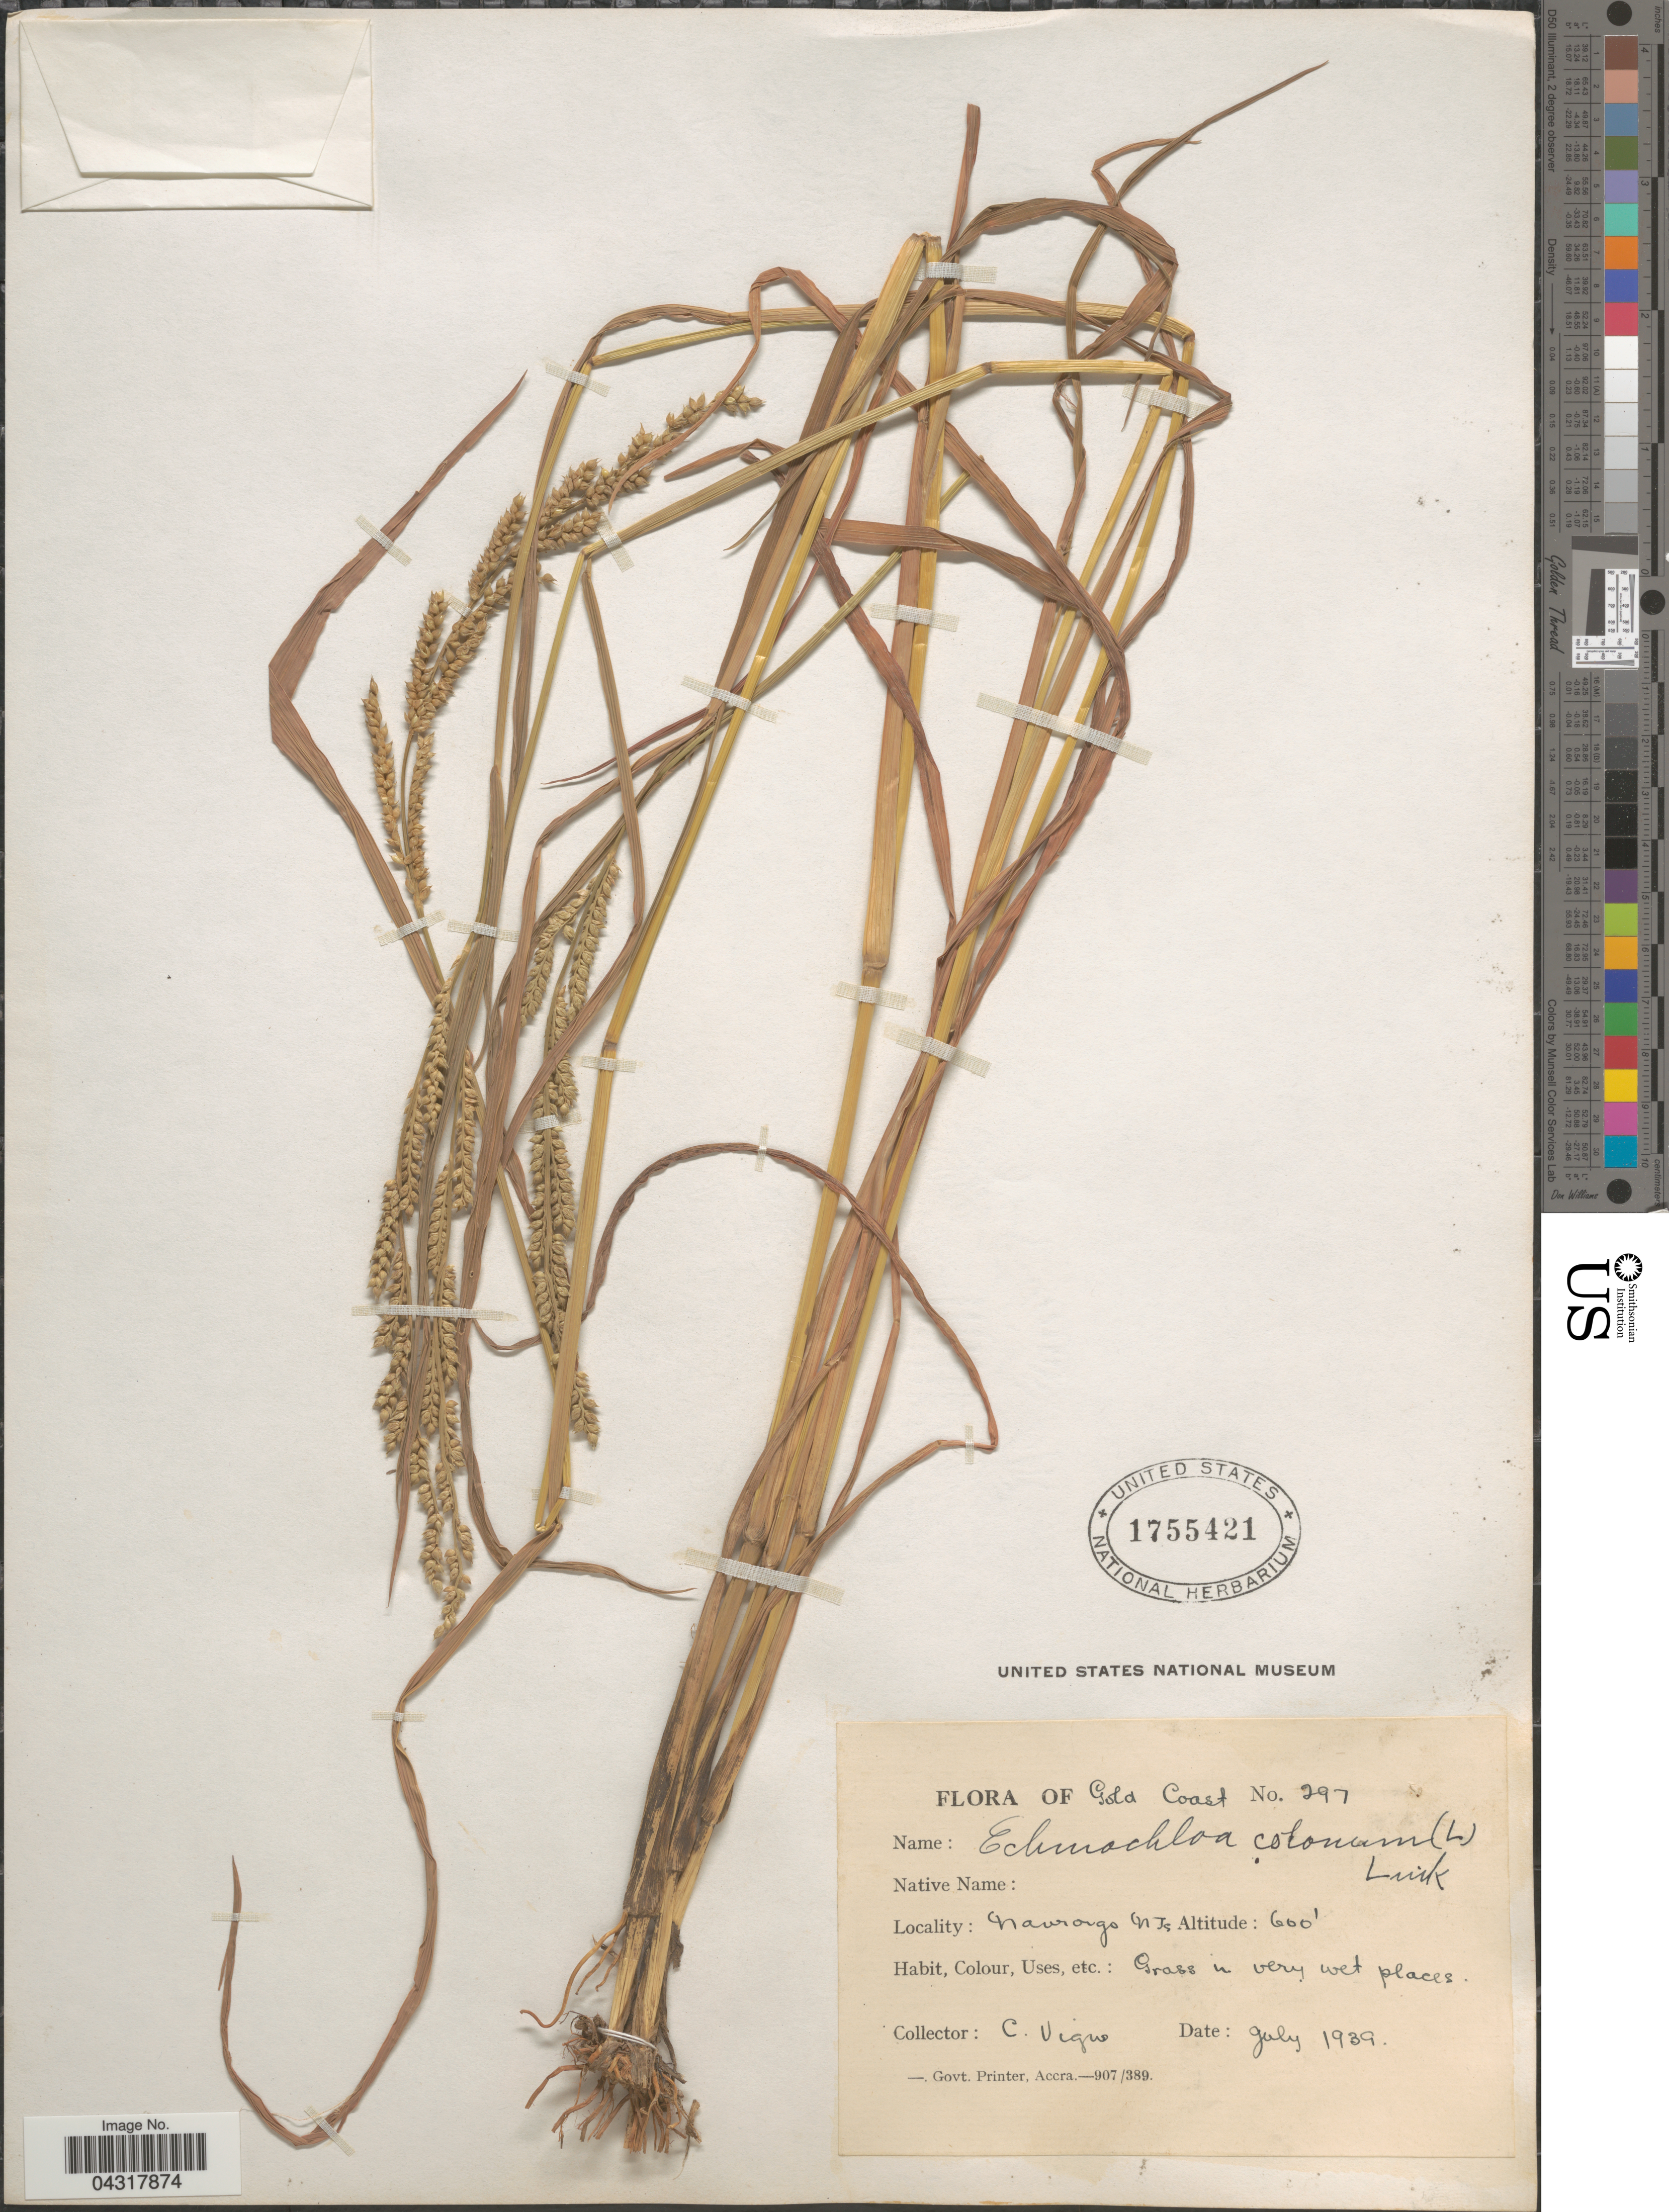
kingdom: Plantae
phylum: Tracheophyta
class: Liliopsida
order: Poales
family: Poaceae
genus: Echinochloa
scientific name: Echinochloa colona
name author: (L.) Link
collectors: C. Vigne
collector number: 297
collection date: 1939-07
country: Ghana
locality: Gold Coast. Navrongo N Terr.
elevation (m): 183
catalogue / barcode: US 1755421